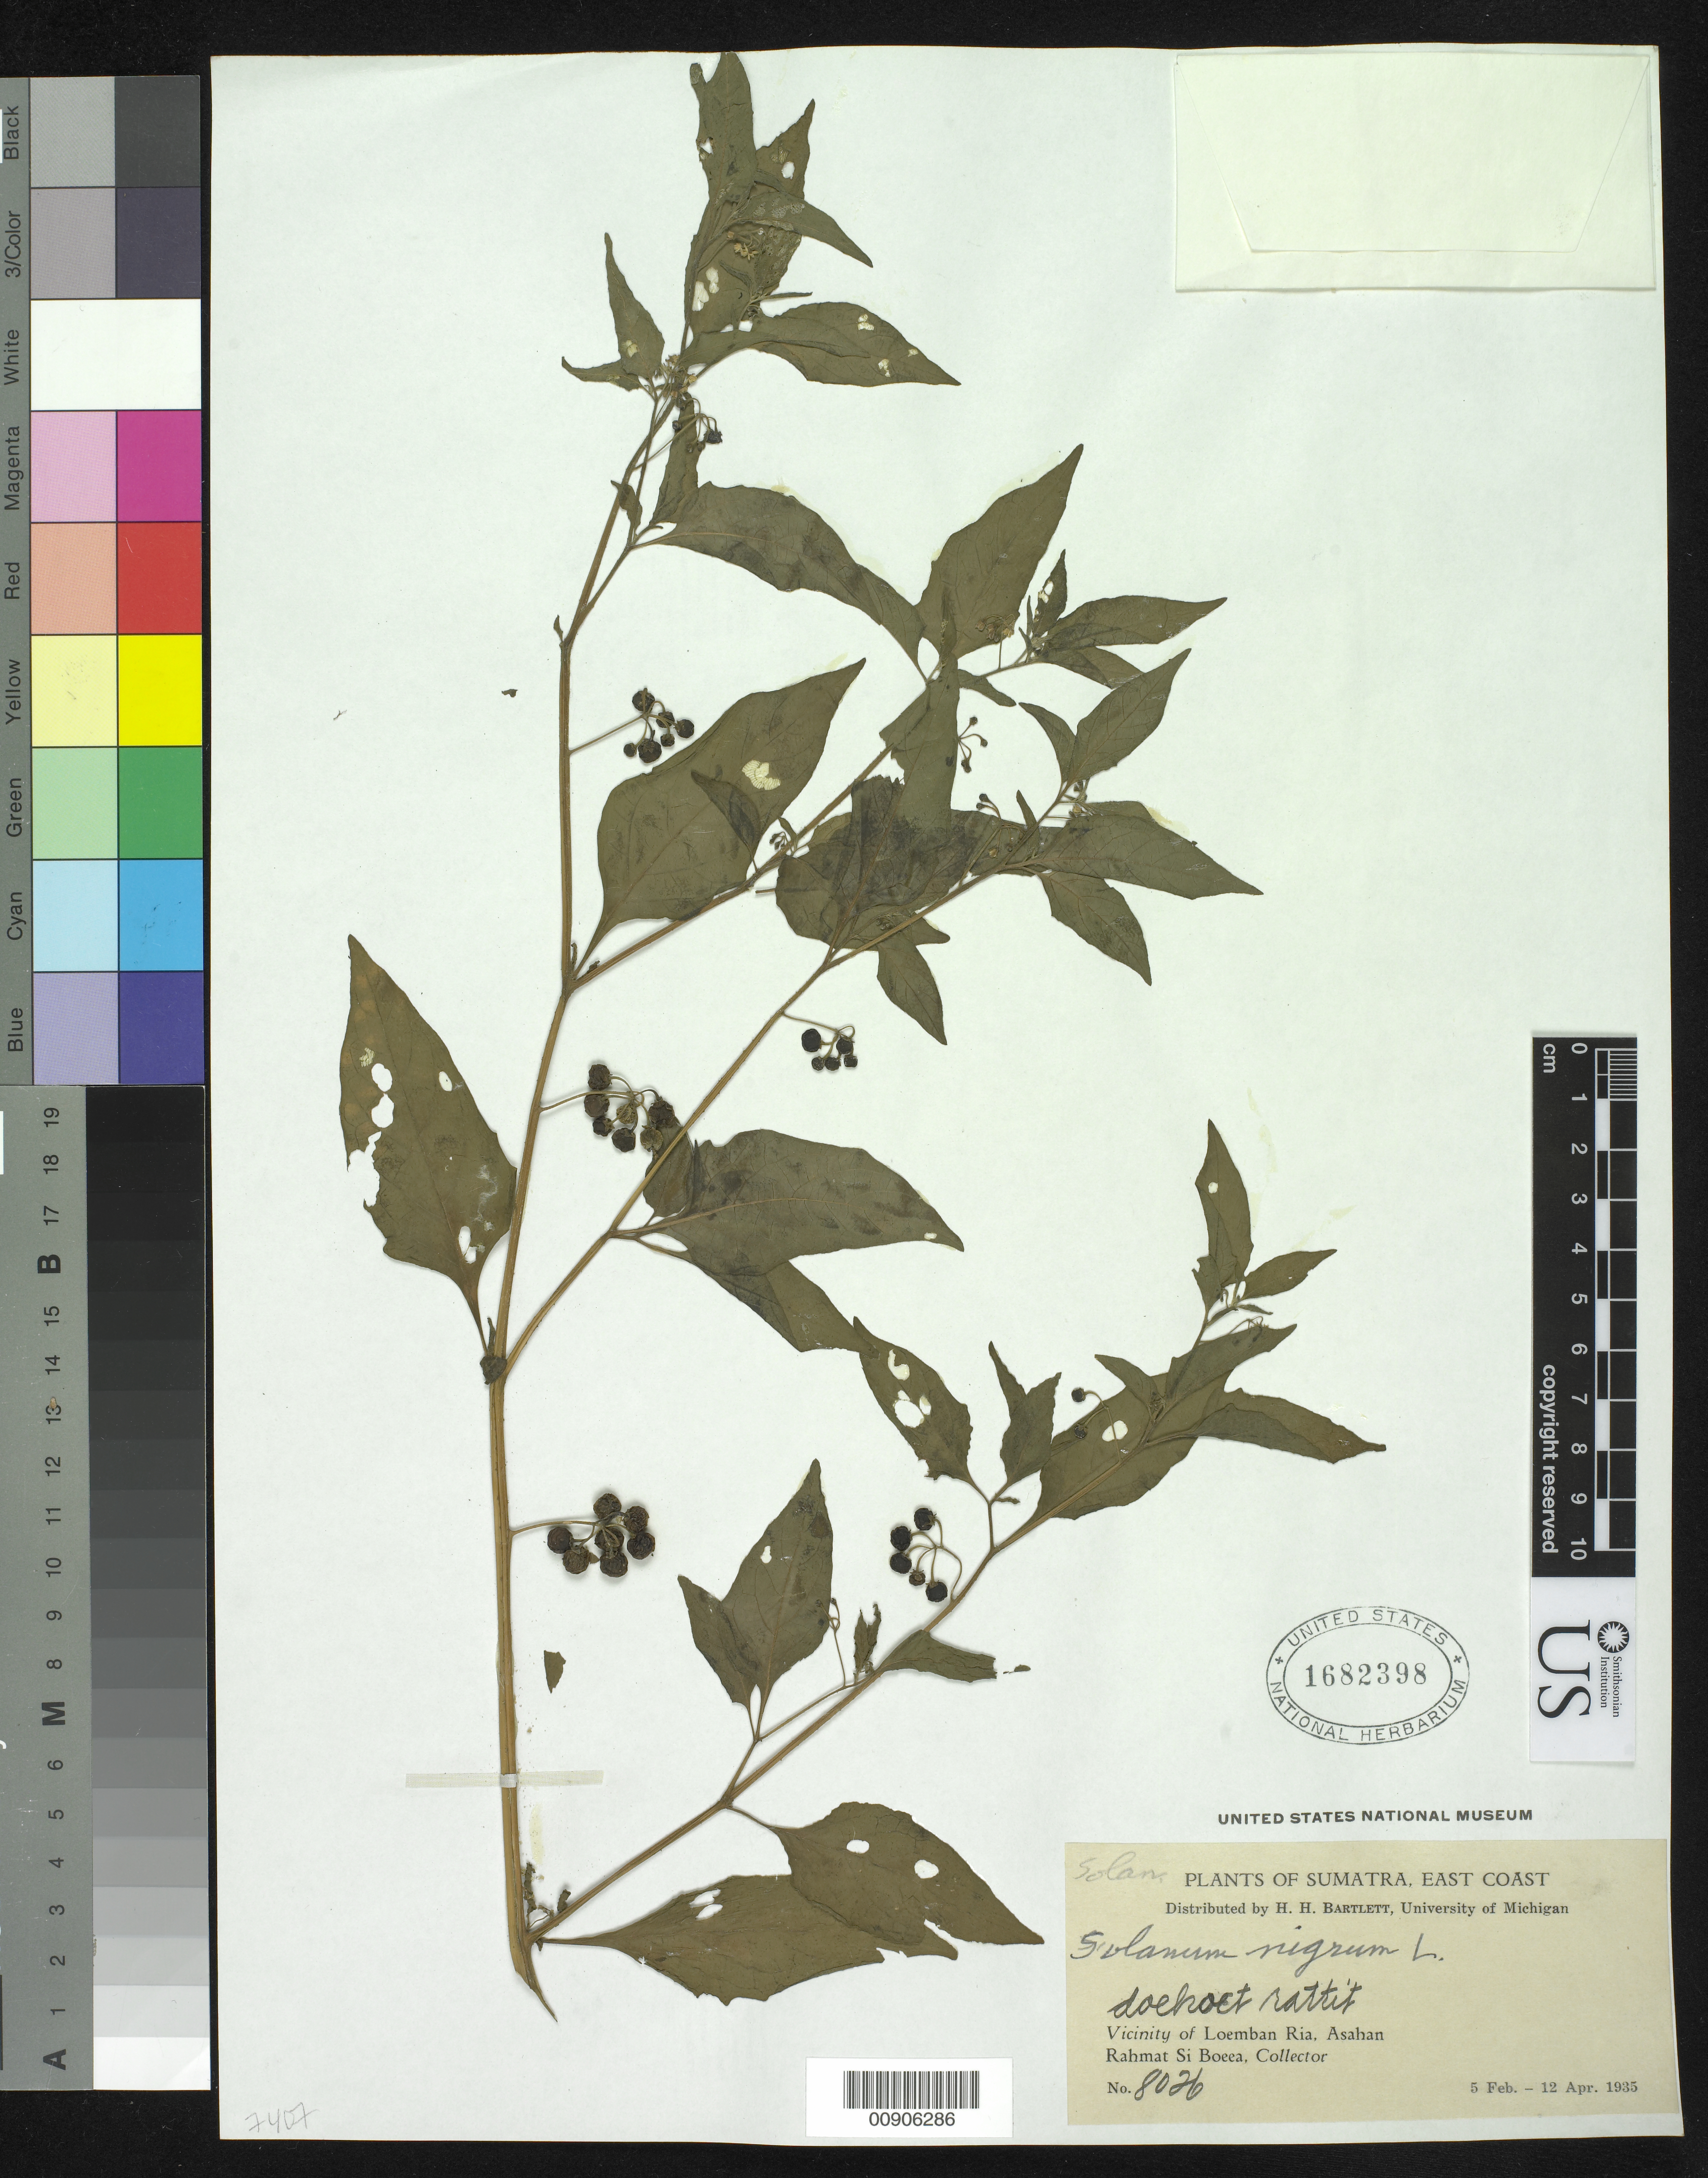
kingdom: Plantae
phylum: Tracheophyta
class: Magnoliopsida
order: Solanales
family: Solanaceae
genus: Solanum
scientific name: Solanum nigrum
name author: L.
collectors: Rahmat Si Boeea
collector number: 8026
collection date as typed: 05 Feb 1935 to 12 Apr 1935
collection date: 1935-02-05/1935-04-12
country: Indonesia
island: Sumatra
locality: Vicinity of Lowmban Ria, Asahan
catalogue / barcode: US 1682398